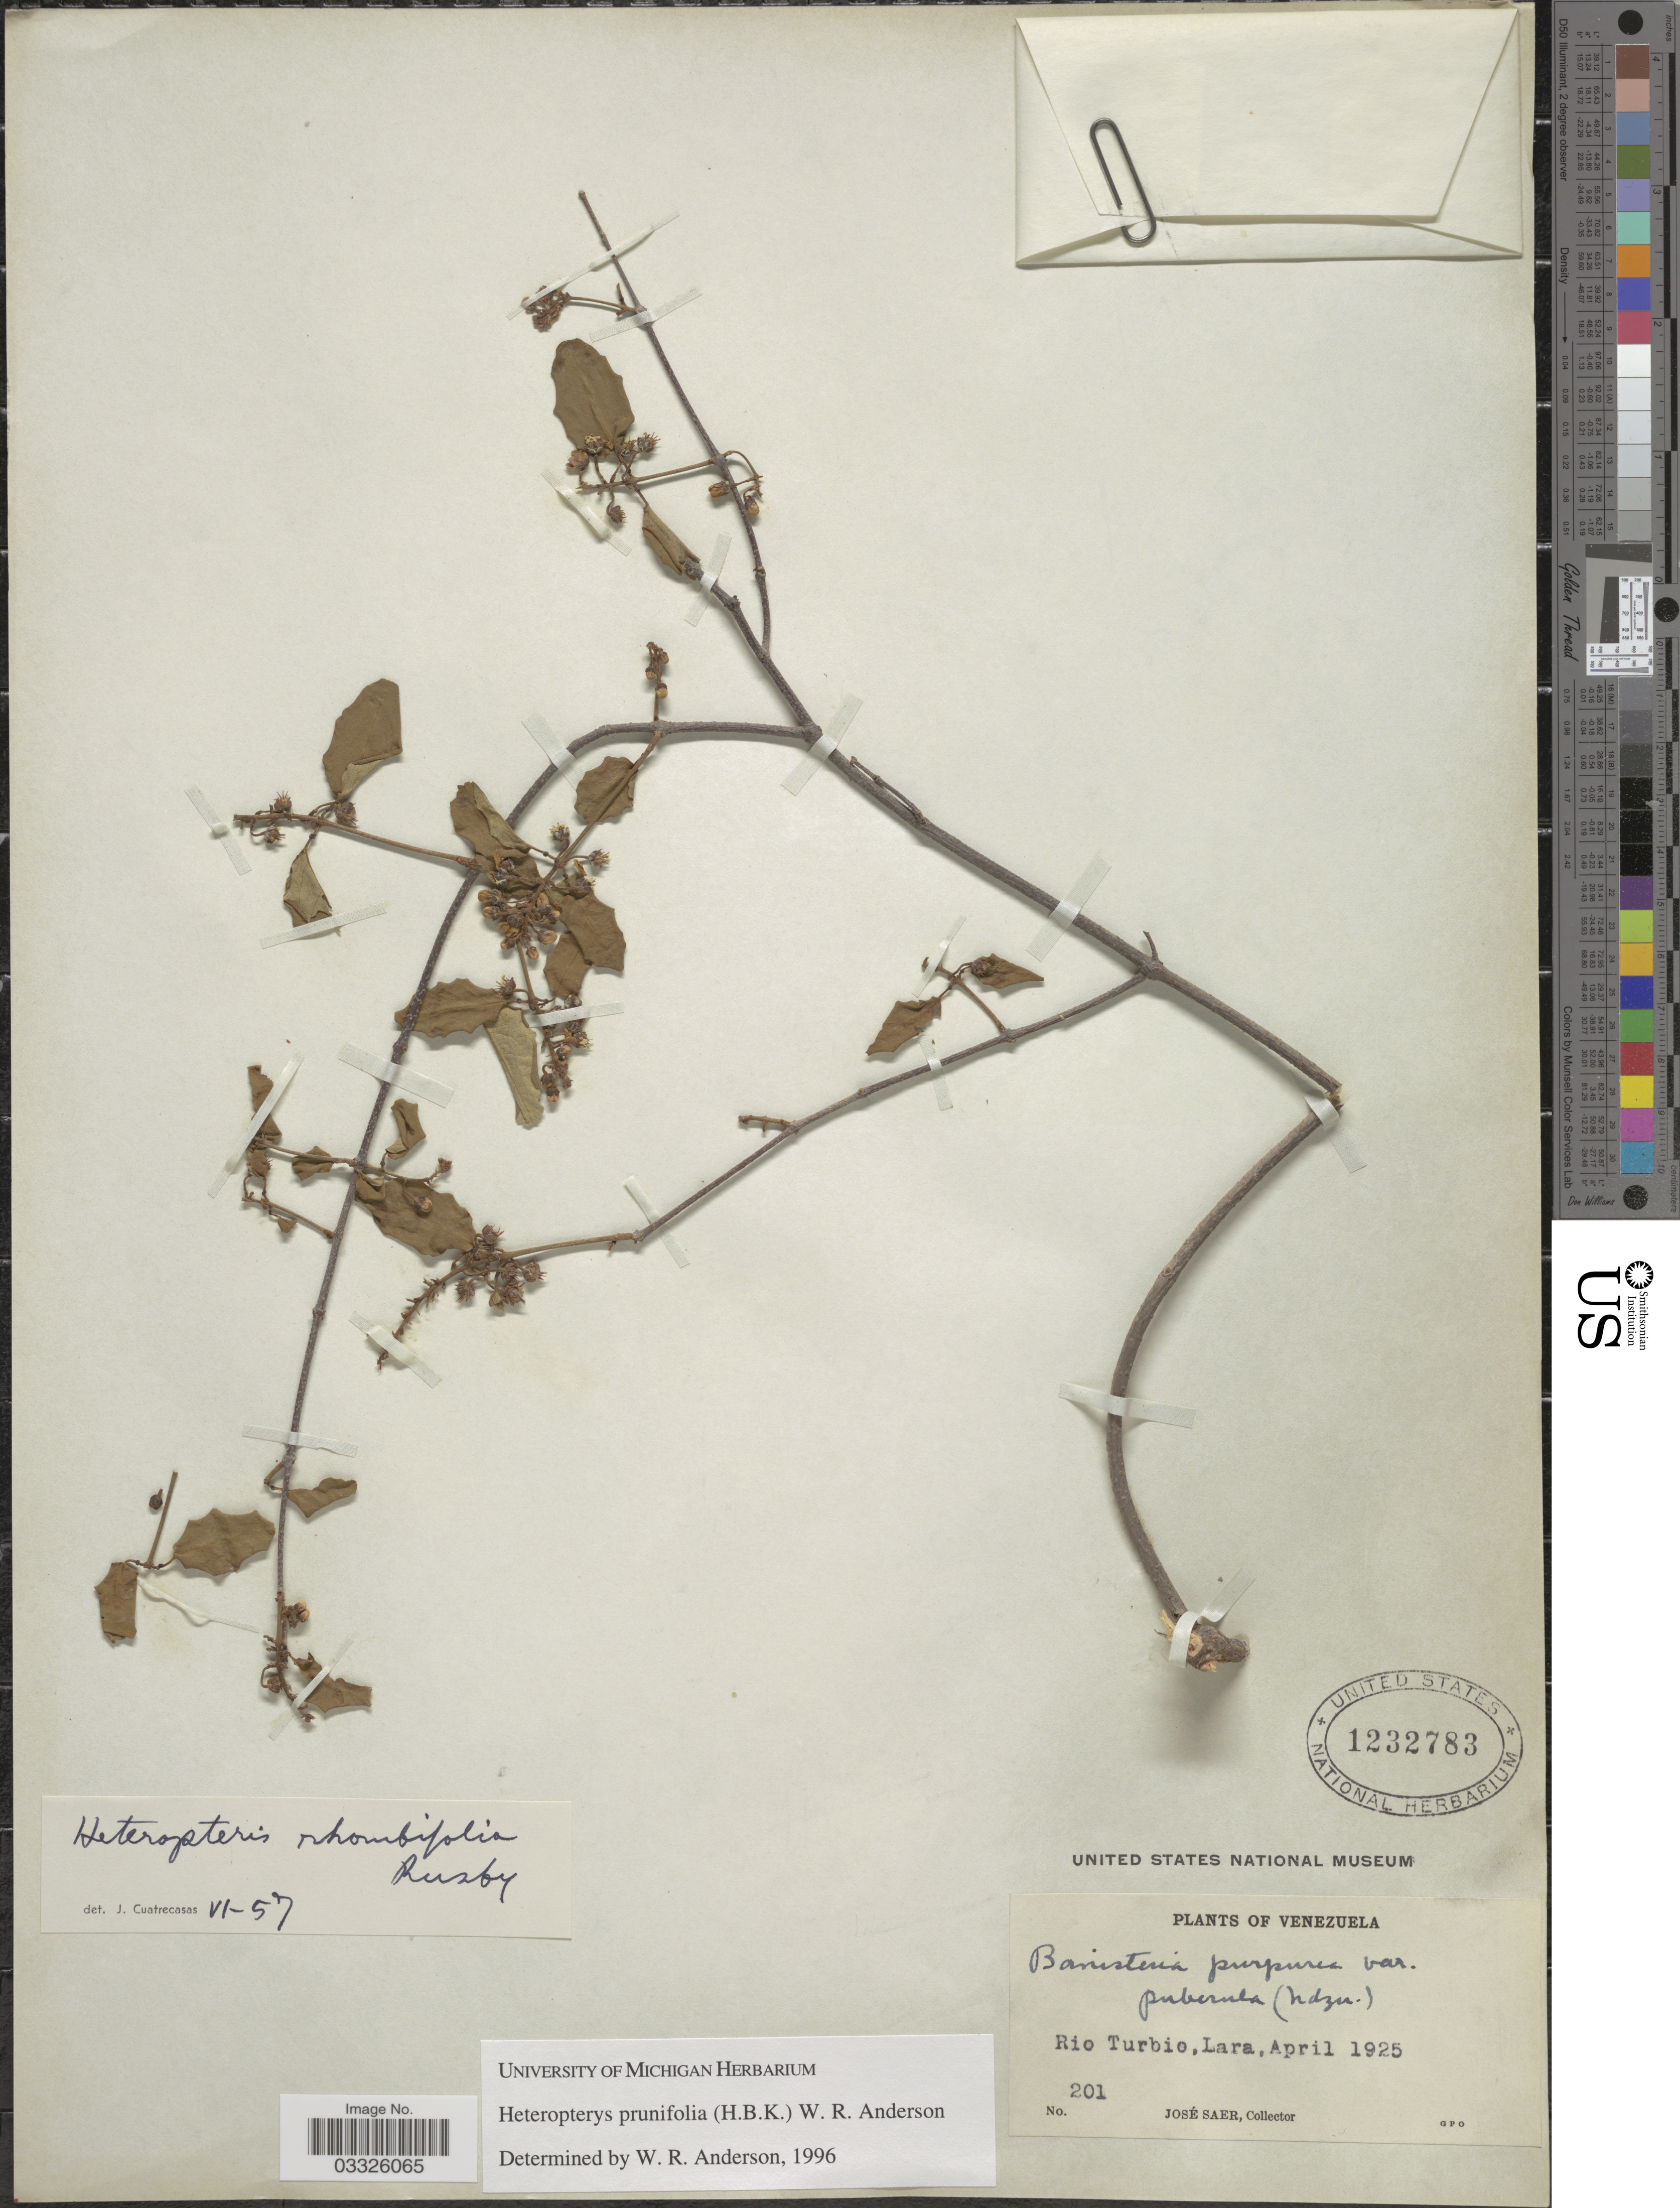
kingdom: Plantae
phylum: Tracheophyta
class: Magnoliopsida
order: Malpighiales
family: Malpighiaceae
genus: Heteropterys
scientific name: Heteropterys prunifolia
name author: (Kunth) W.R. Anderson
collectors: J. Saer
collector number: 201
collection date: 1925-04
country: Venezuela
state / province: Lara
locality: Rio Turbio.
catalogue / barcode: US 1232783